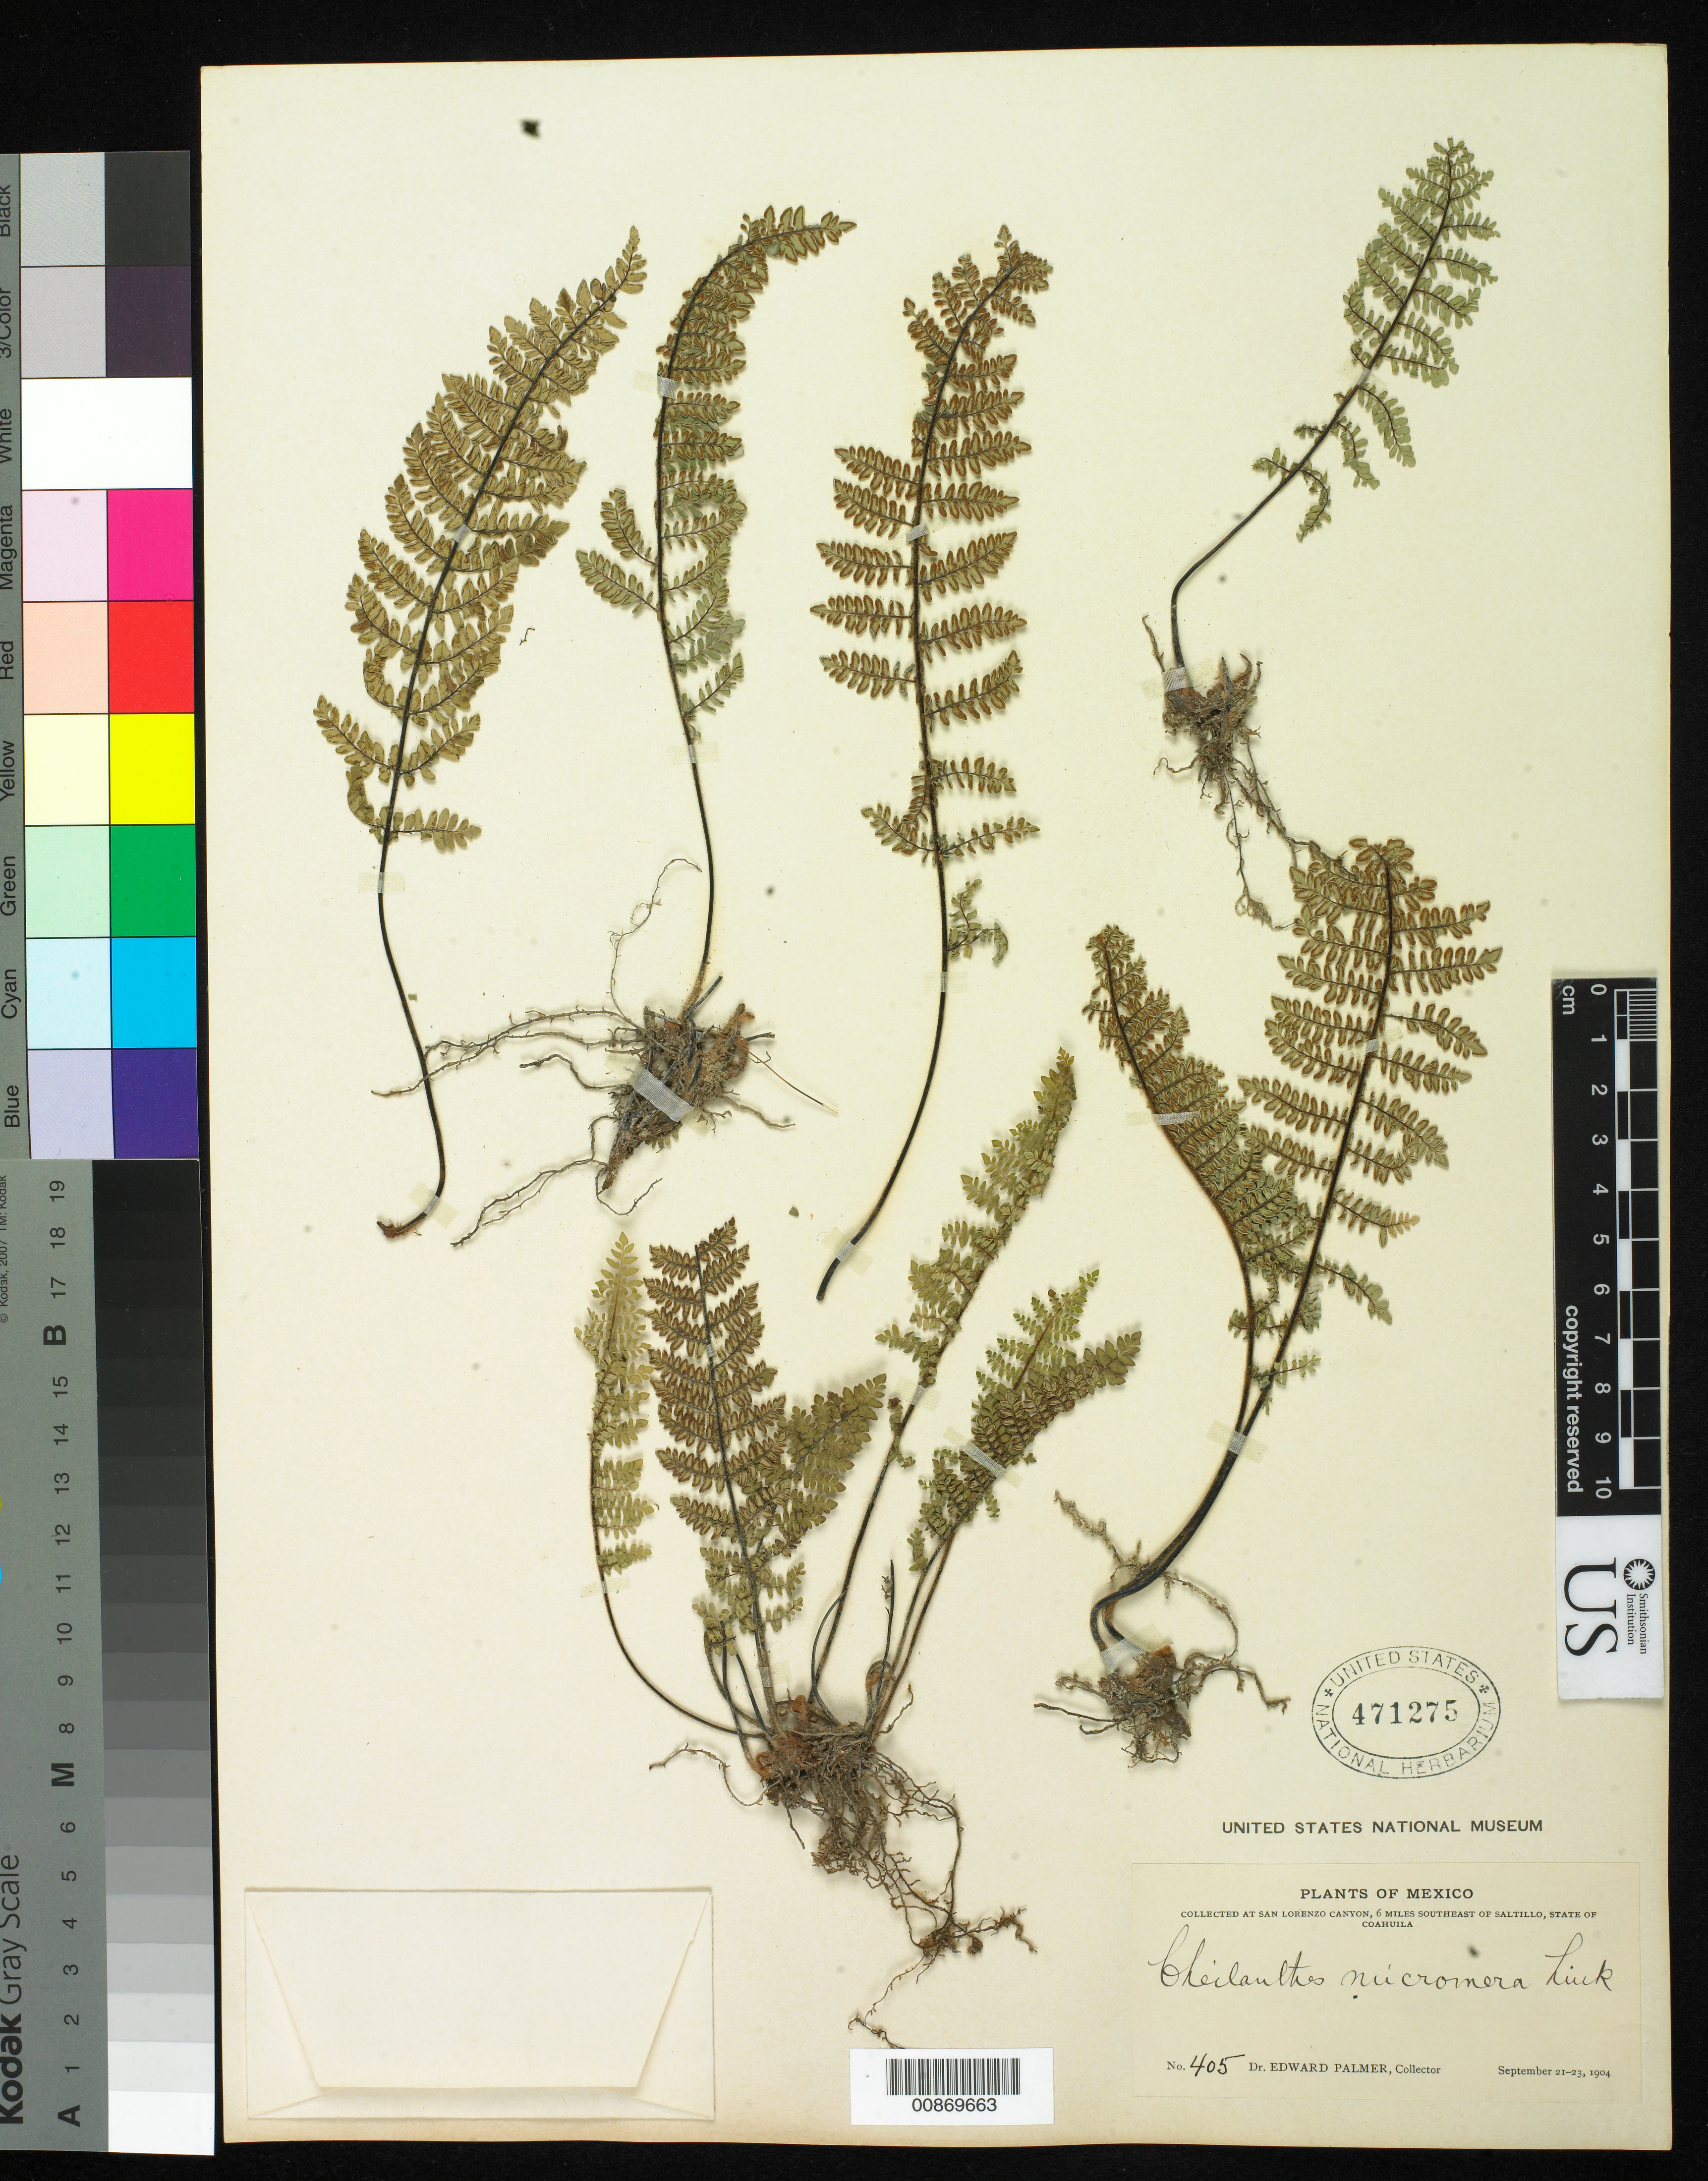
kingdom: Plantae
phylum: Tracheophyta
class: Polypodiopsida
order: Polypodiales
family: Pteridaceae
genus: Myriopteris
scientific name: Myriopteris notholaenoides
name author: (Desv.) Grusz & Windham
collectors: E. Palmer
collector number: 405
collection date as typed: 21 Sep 1904 to 23 Sep 1904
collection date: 1904-09-21/1904-09-23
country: Mexico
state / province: Coahuila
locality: San Lorenzo Canyon, 6 miles southeast of Saltillo, Coahuila.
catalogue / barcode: US 471275